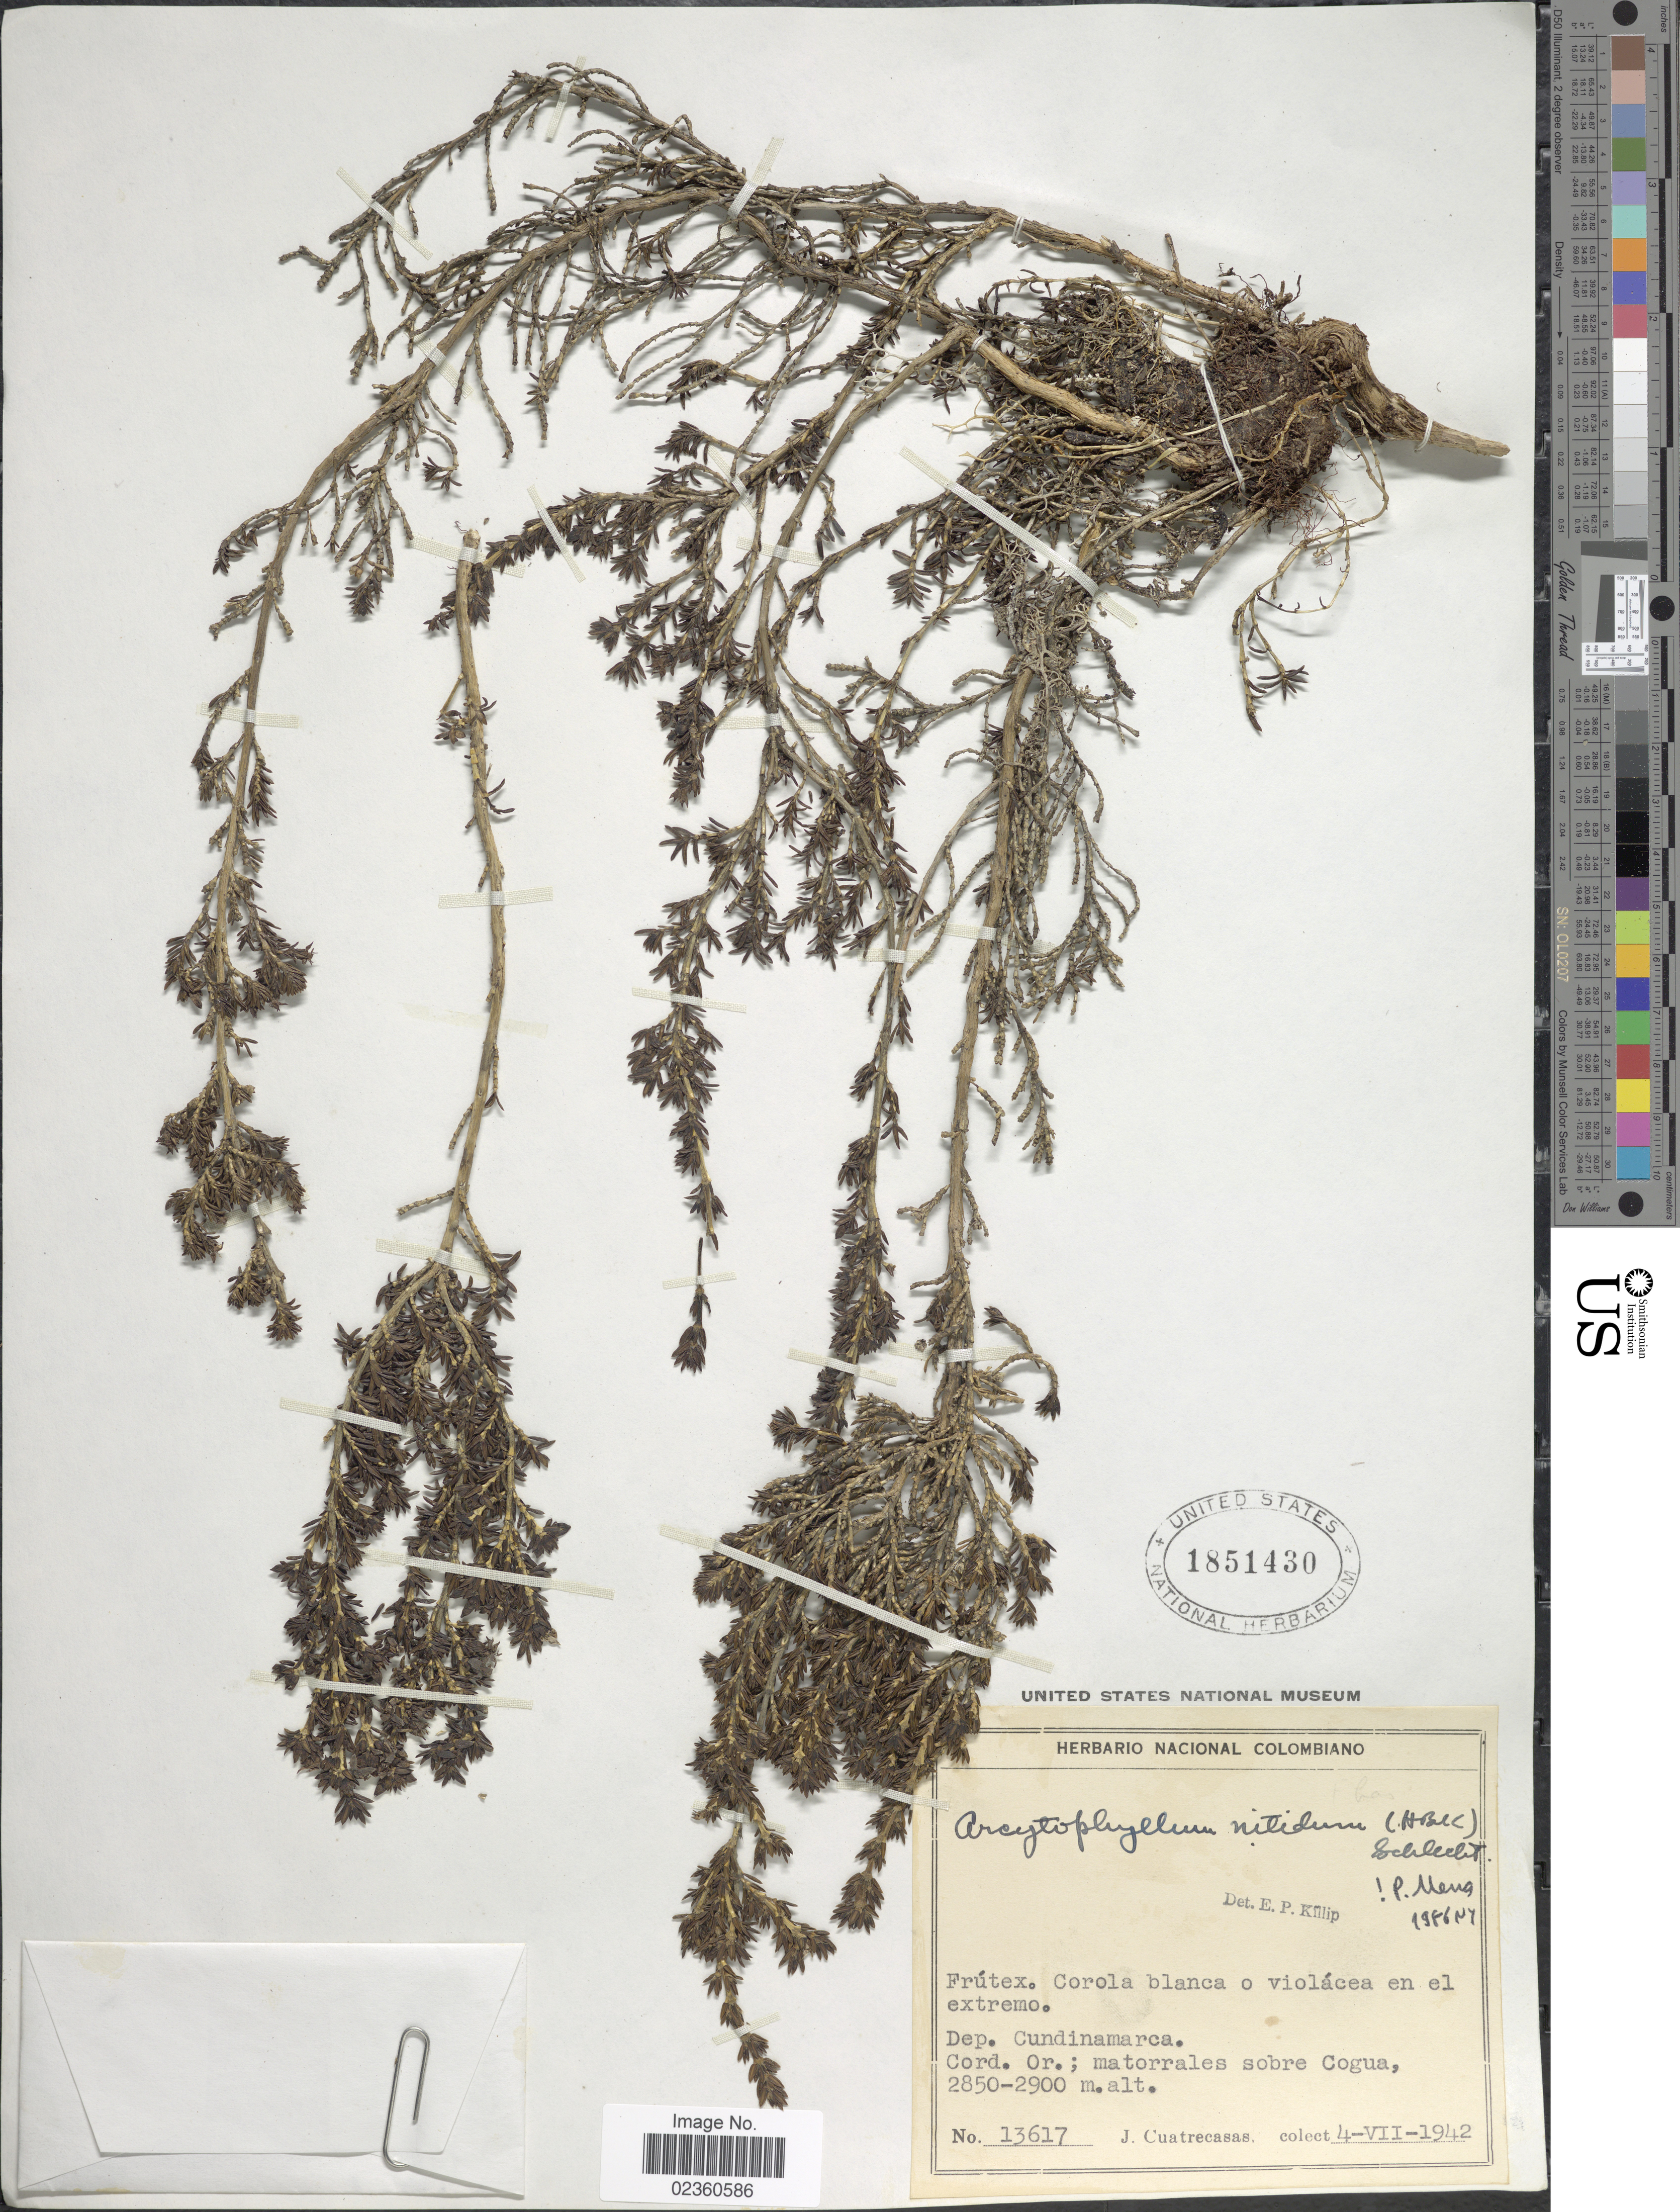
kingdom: Plantae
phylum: Tracheophyta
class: Magnoliopsida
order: Gentianales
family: Rubiaceae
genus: Arcytophyllum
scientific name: Arcytophyllum nitidum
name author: (Kunth) Schltdl.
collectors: J. Cuatrecasas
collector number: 13617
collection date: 1942-07-04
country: Colombia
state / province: Cundinamarca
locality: Dep. Cundinamarca. Cord. Or.; matorrales sobre Cogua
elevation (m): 2850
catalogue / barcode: US 1851430